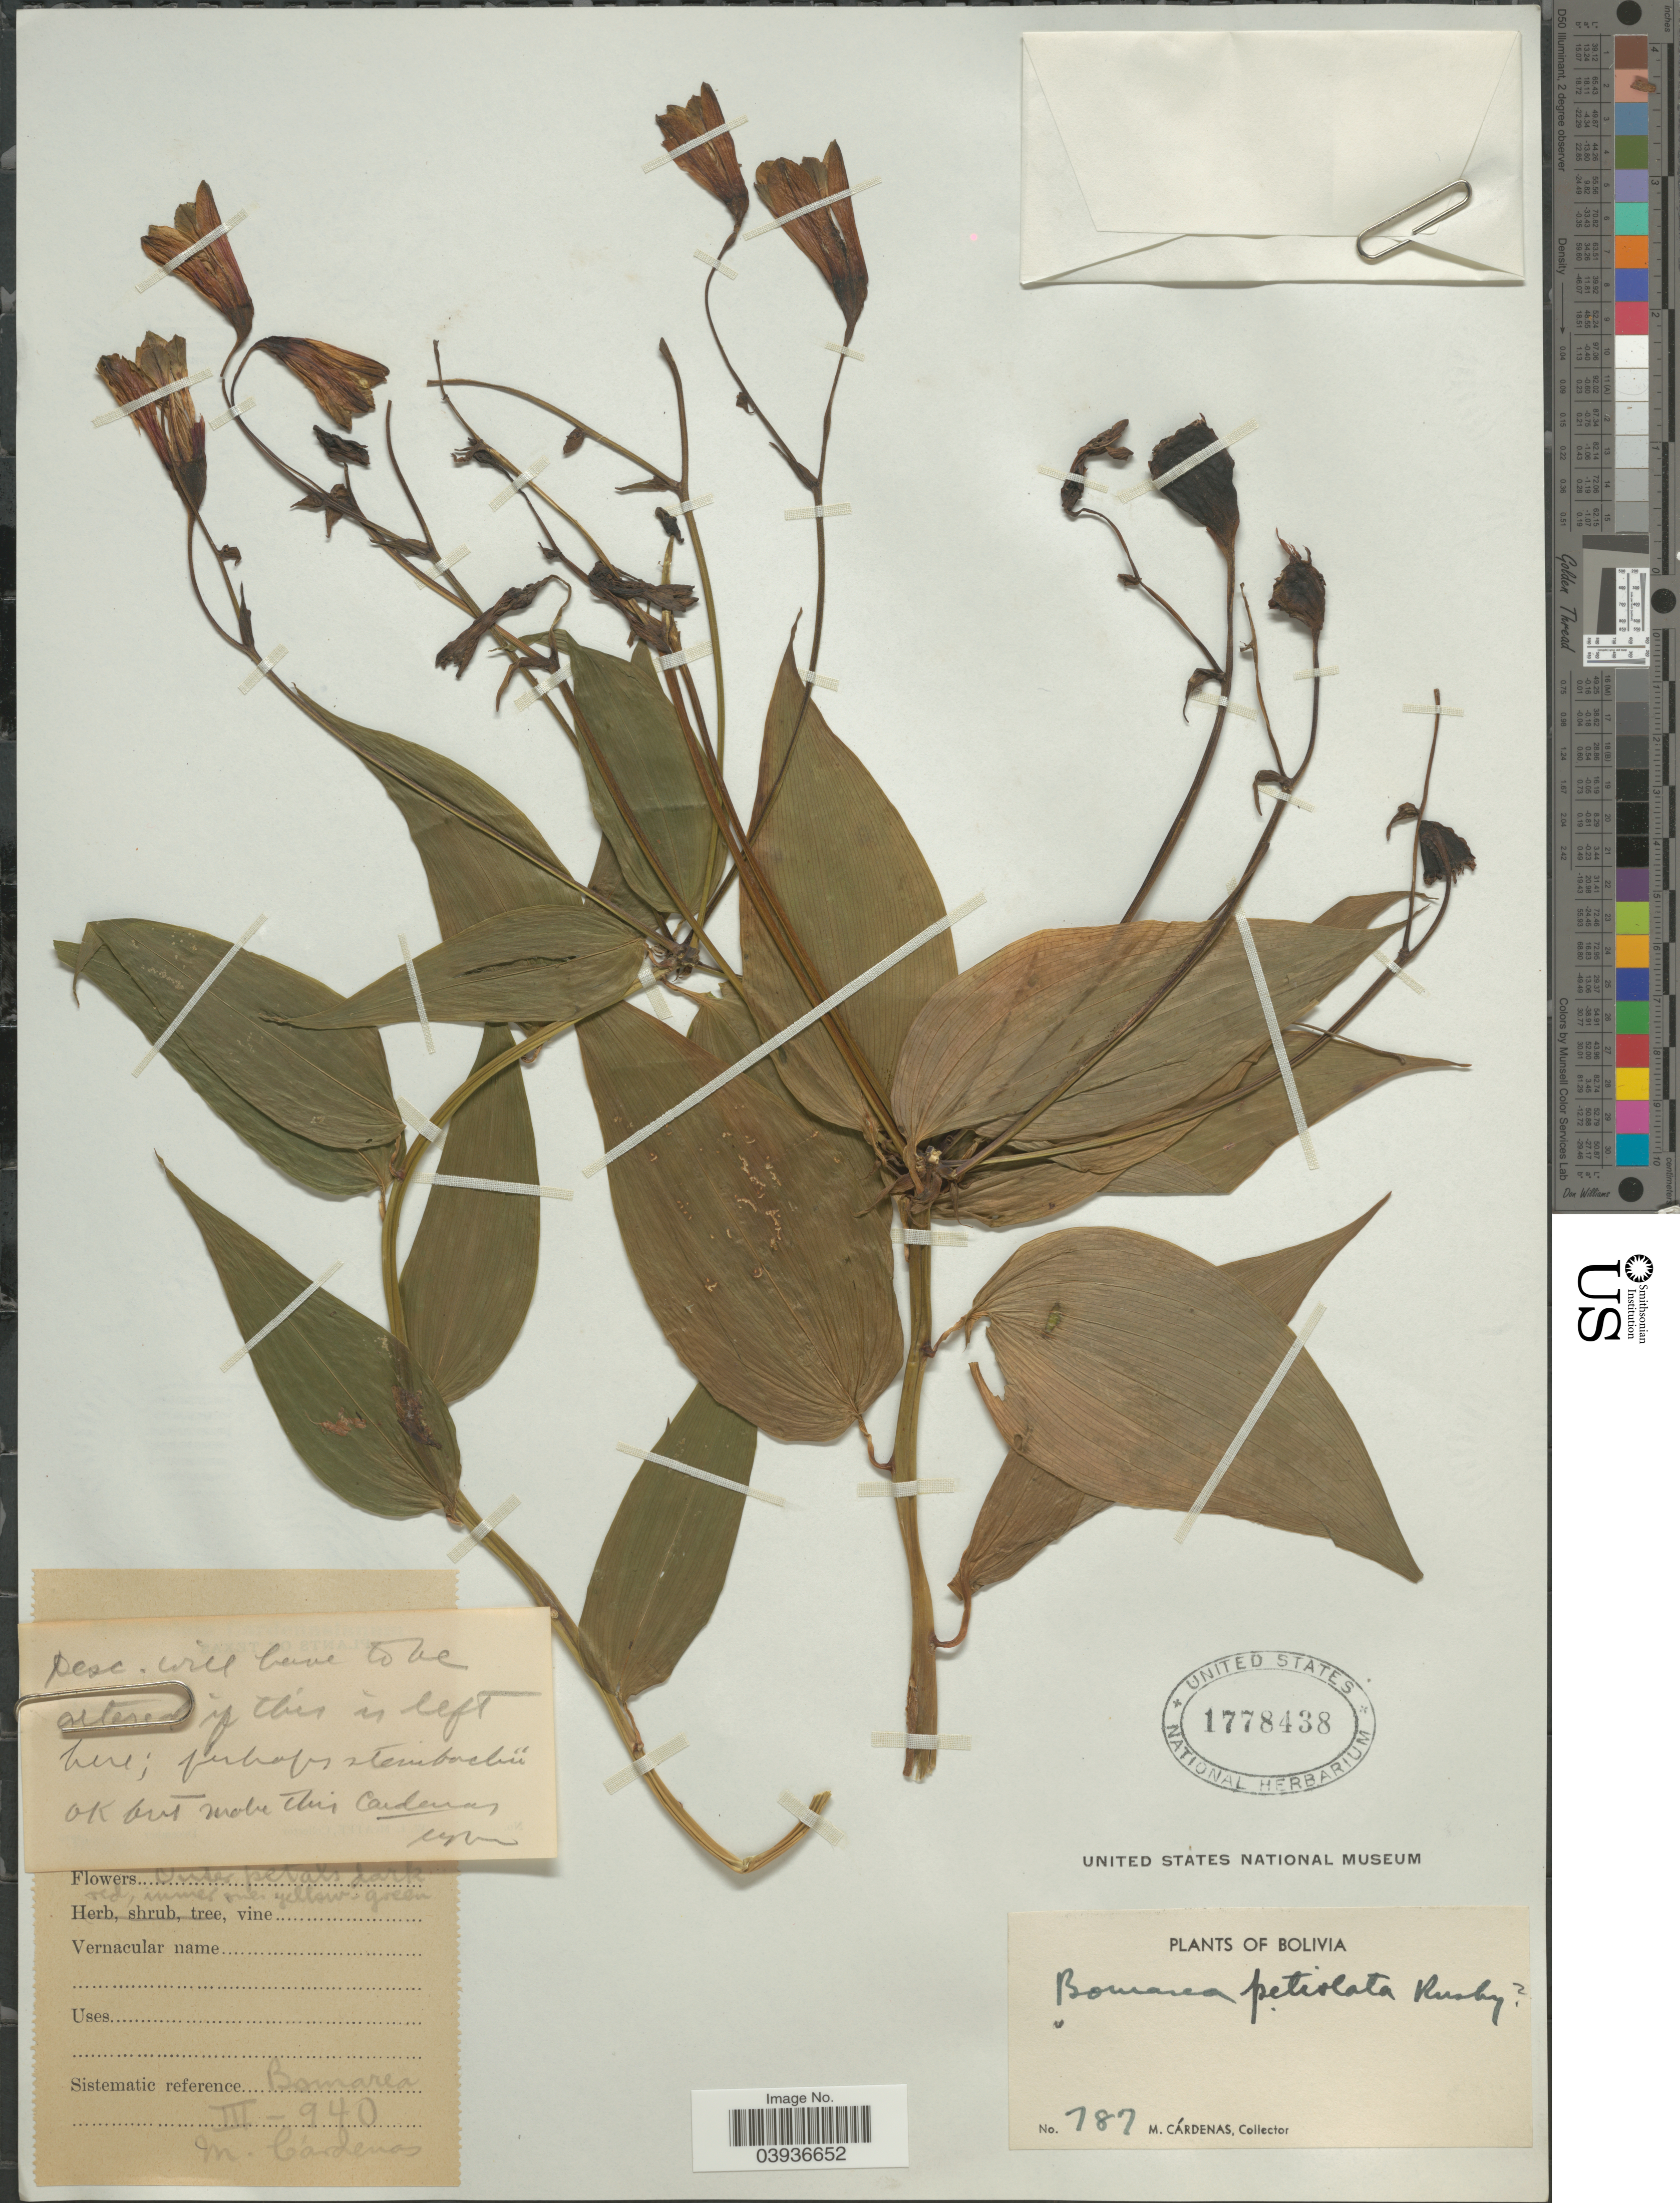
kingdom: Plantae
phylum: Tracheophyta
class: Liliopsida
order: Liliales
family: Alstroemeriaceae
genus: Bomarea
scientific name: Bomarea edulis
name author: (Tussac) Herb.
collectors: M. Cárdenas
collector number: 787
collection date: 1940-03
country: Bolivia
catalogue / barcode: US 1778438